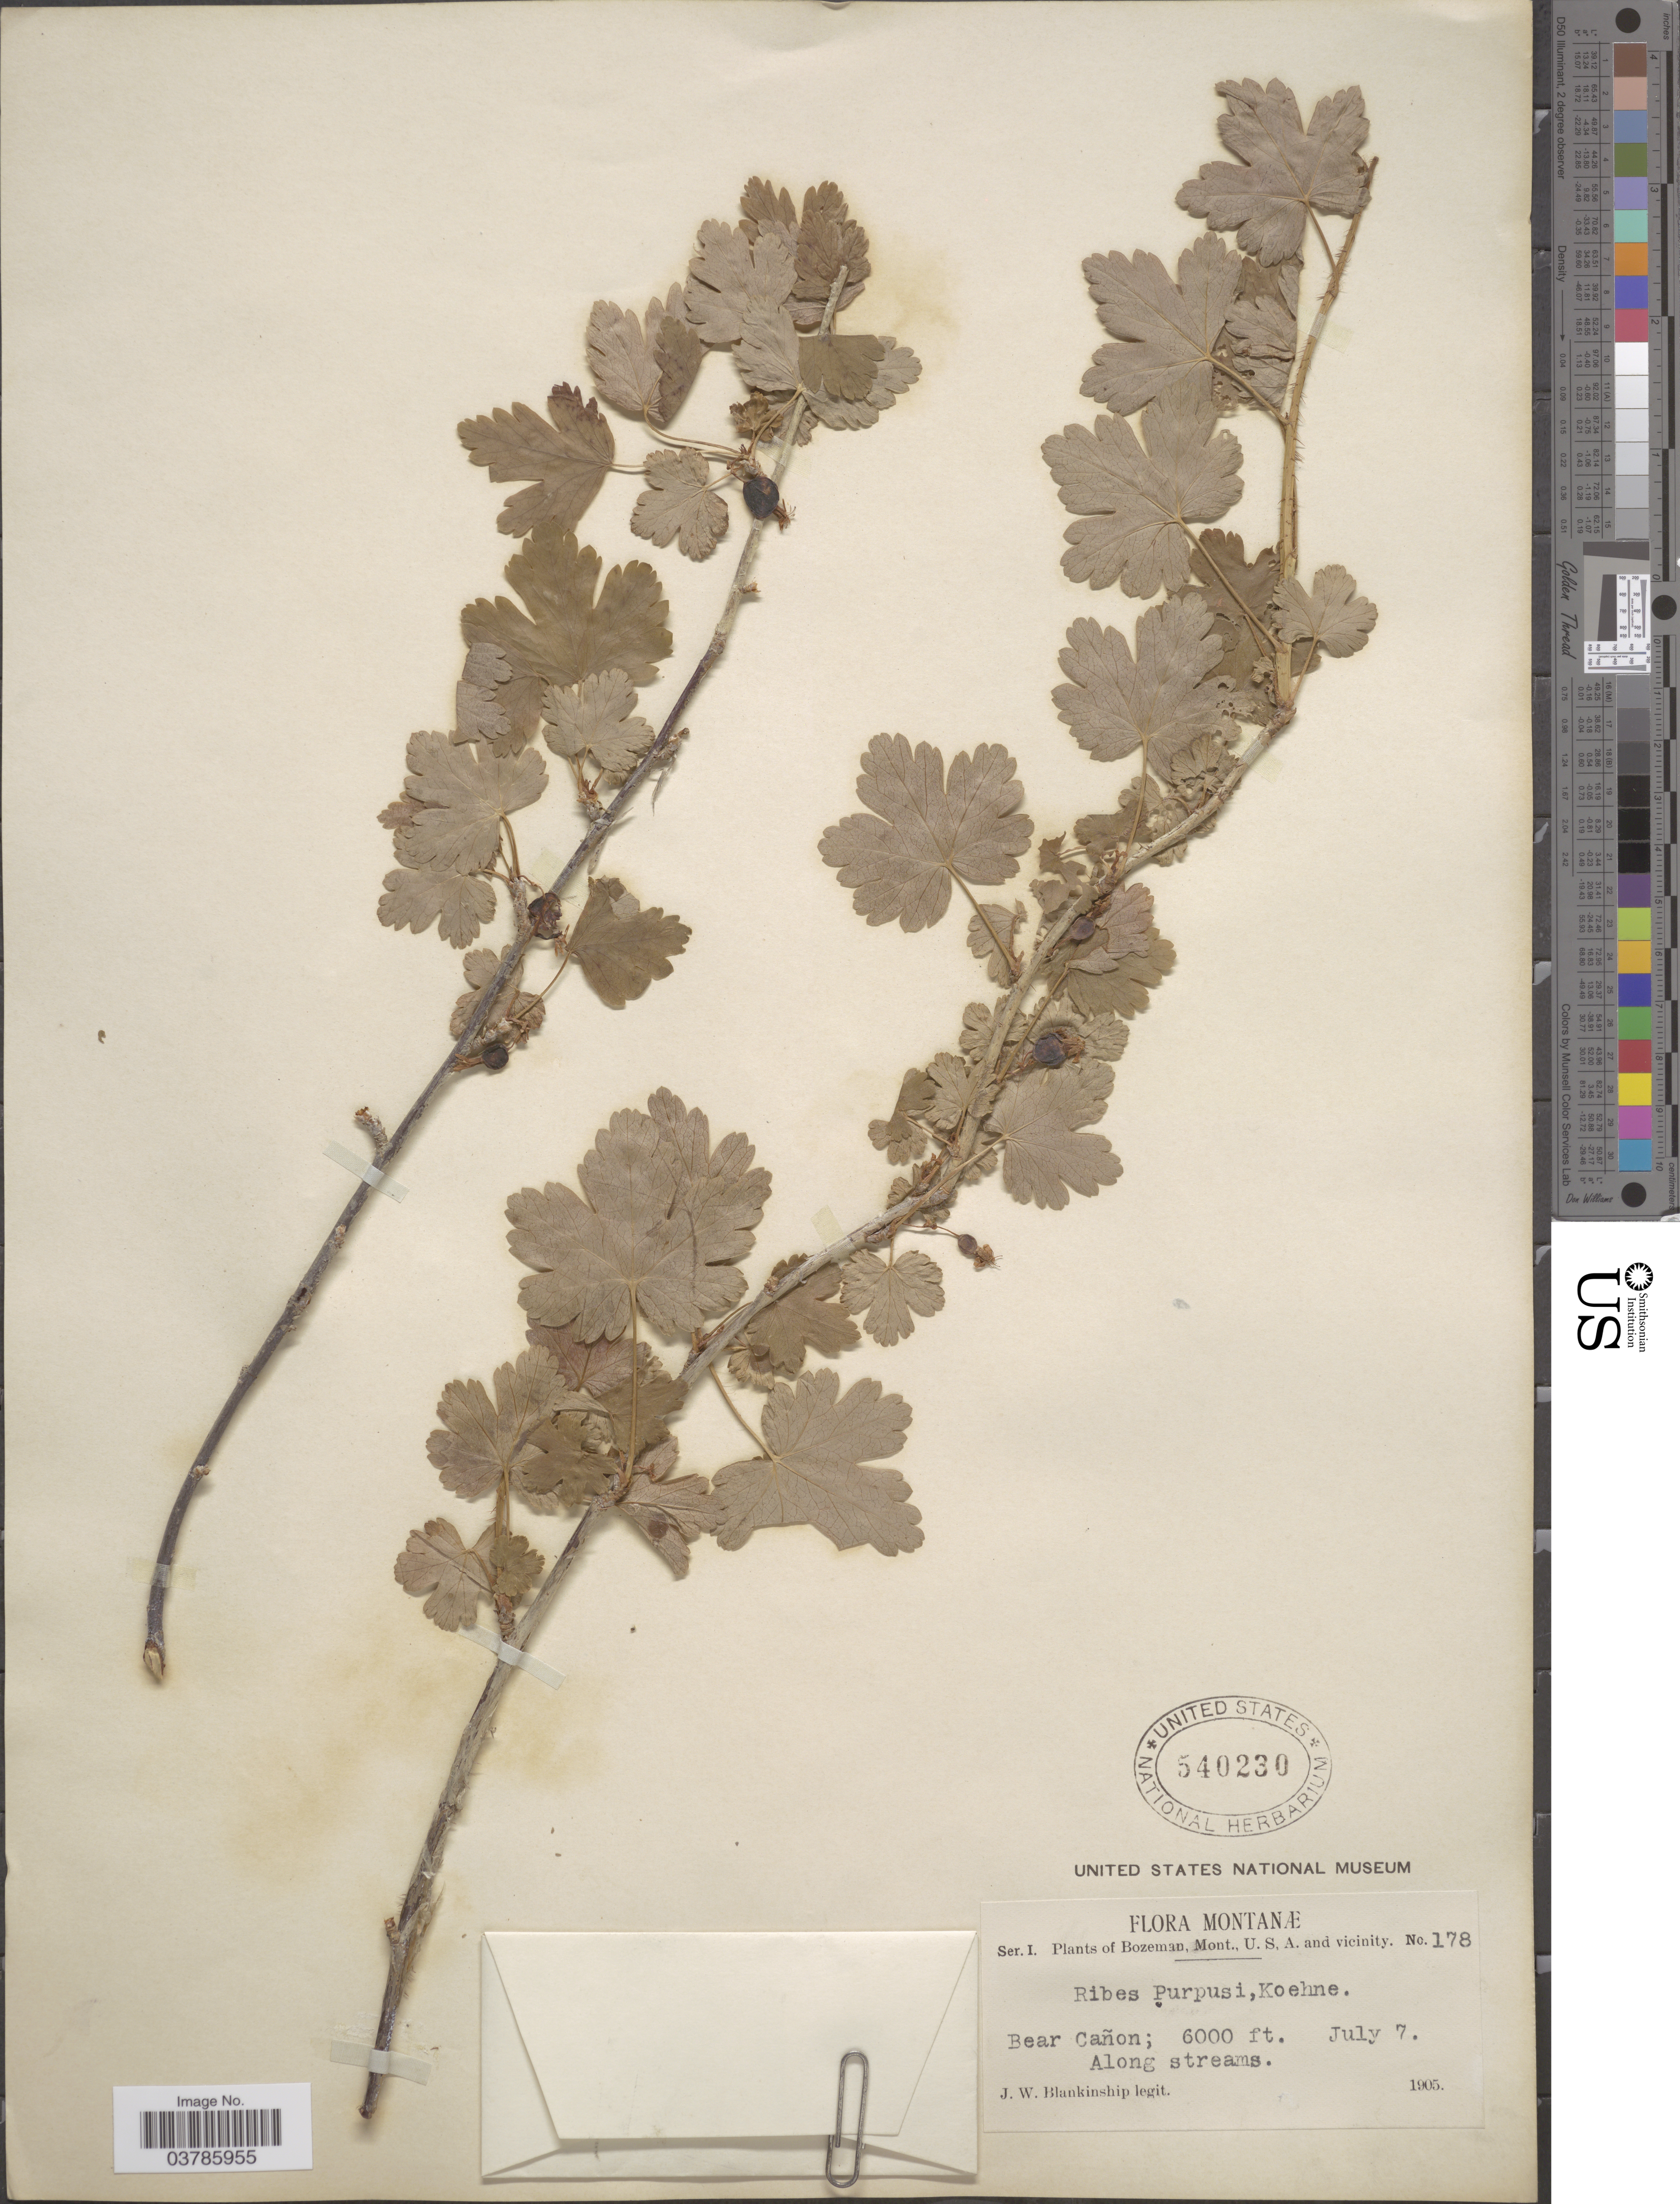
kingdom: Plantae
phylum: Tracheophyta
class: Magnoliopsida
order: Saxifragales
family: Grossulariaceae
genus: Ribes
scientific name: Ribes inerme var. inerme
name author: Rydb.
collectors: J. W. Blankinship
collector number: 178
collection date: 1905-07-07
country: United States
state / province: Montana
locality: Bozeman, Mont., U. S. A. and vicinity. Bear Cañon; Along streams.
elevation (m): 1829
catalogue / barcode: US 540230